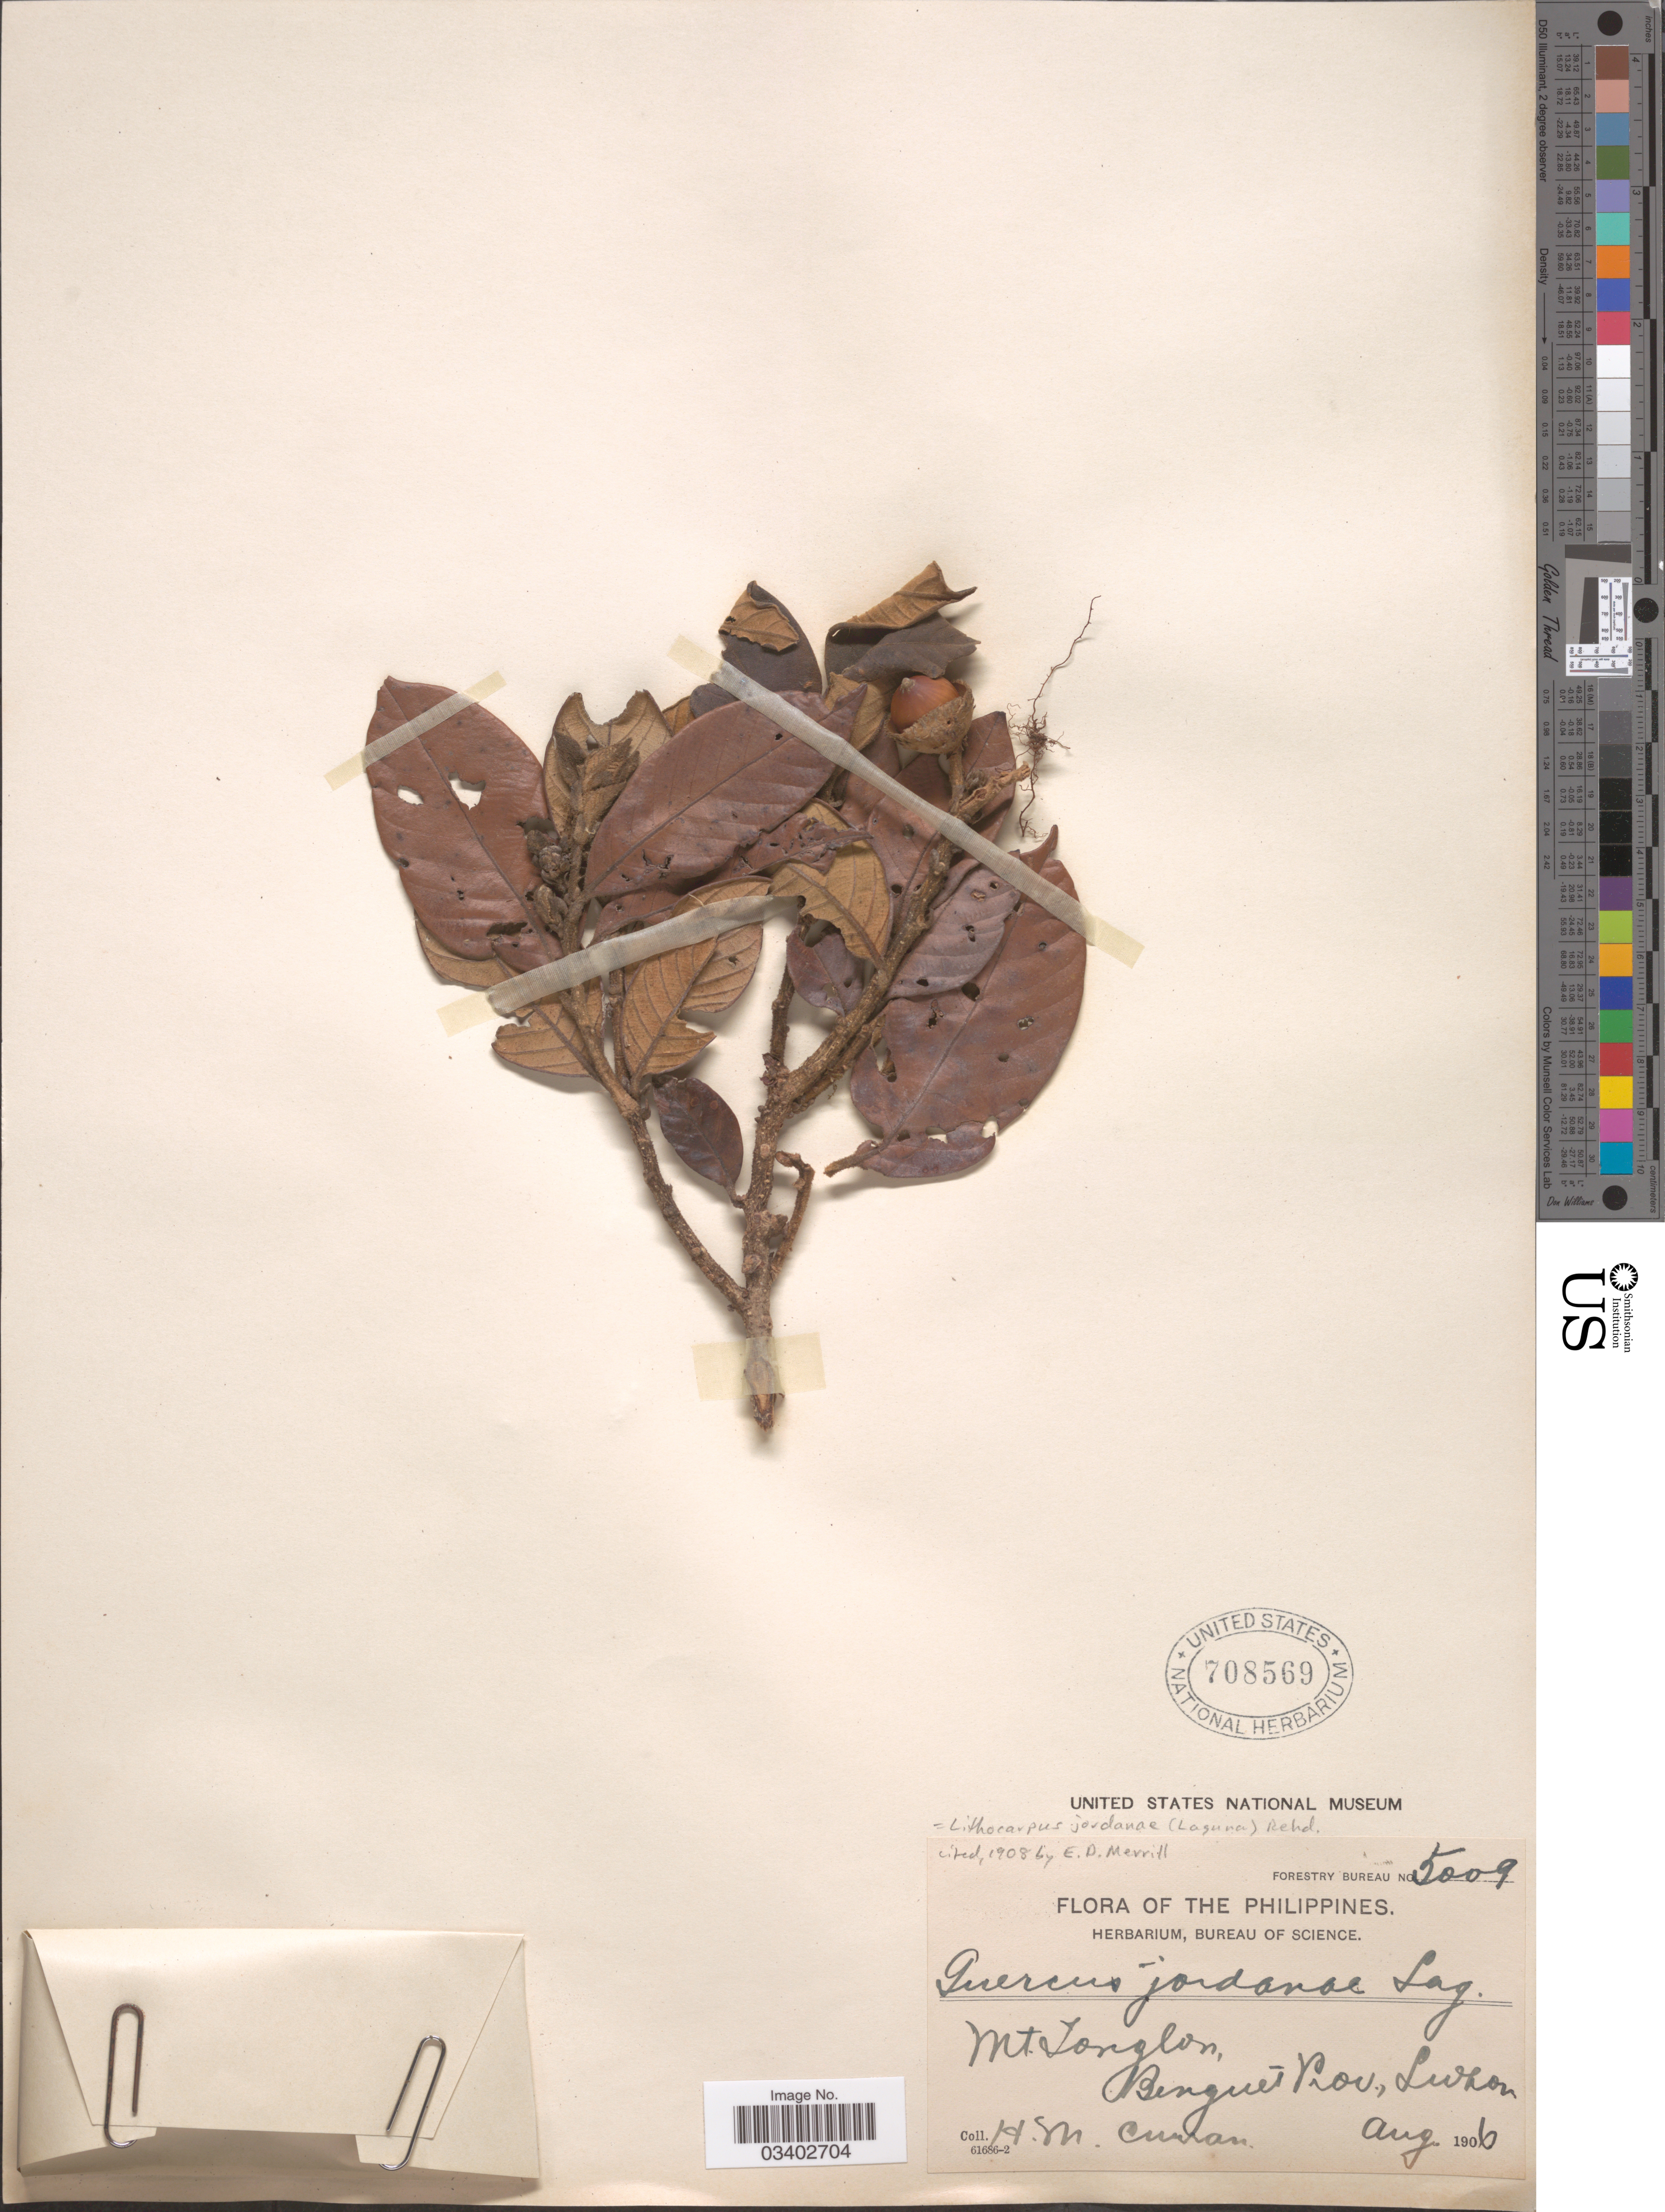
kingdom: Plantae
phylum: Tracheophyta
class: Magnoliopsida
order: Fagales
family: Fagaceae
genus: Lithocarpus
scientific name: Lithocarpus jordanae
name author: (Villanueva) Rehder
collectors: H. M. Curran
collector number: Forestry Bureau 5009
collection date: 1906-08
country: Philippines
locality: Mt. Tonglon, Benguet Prov., Luzon.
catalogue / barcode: US 708569